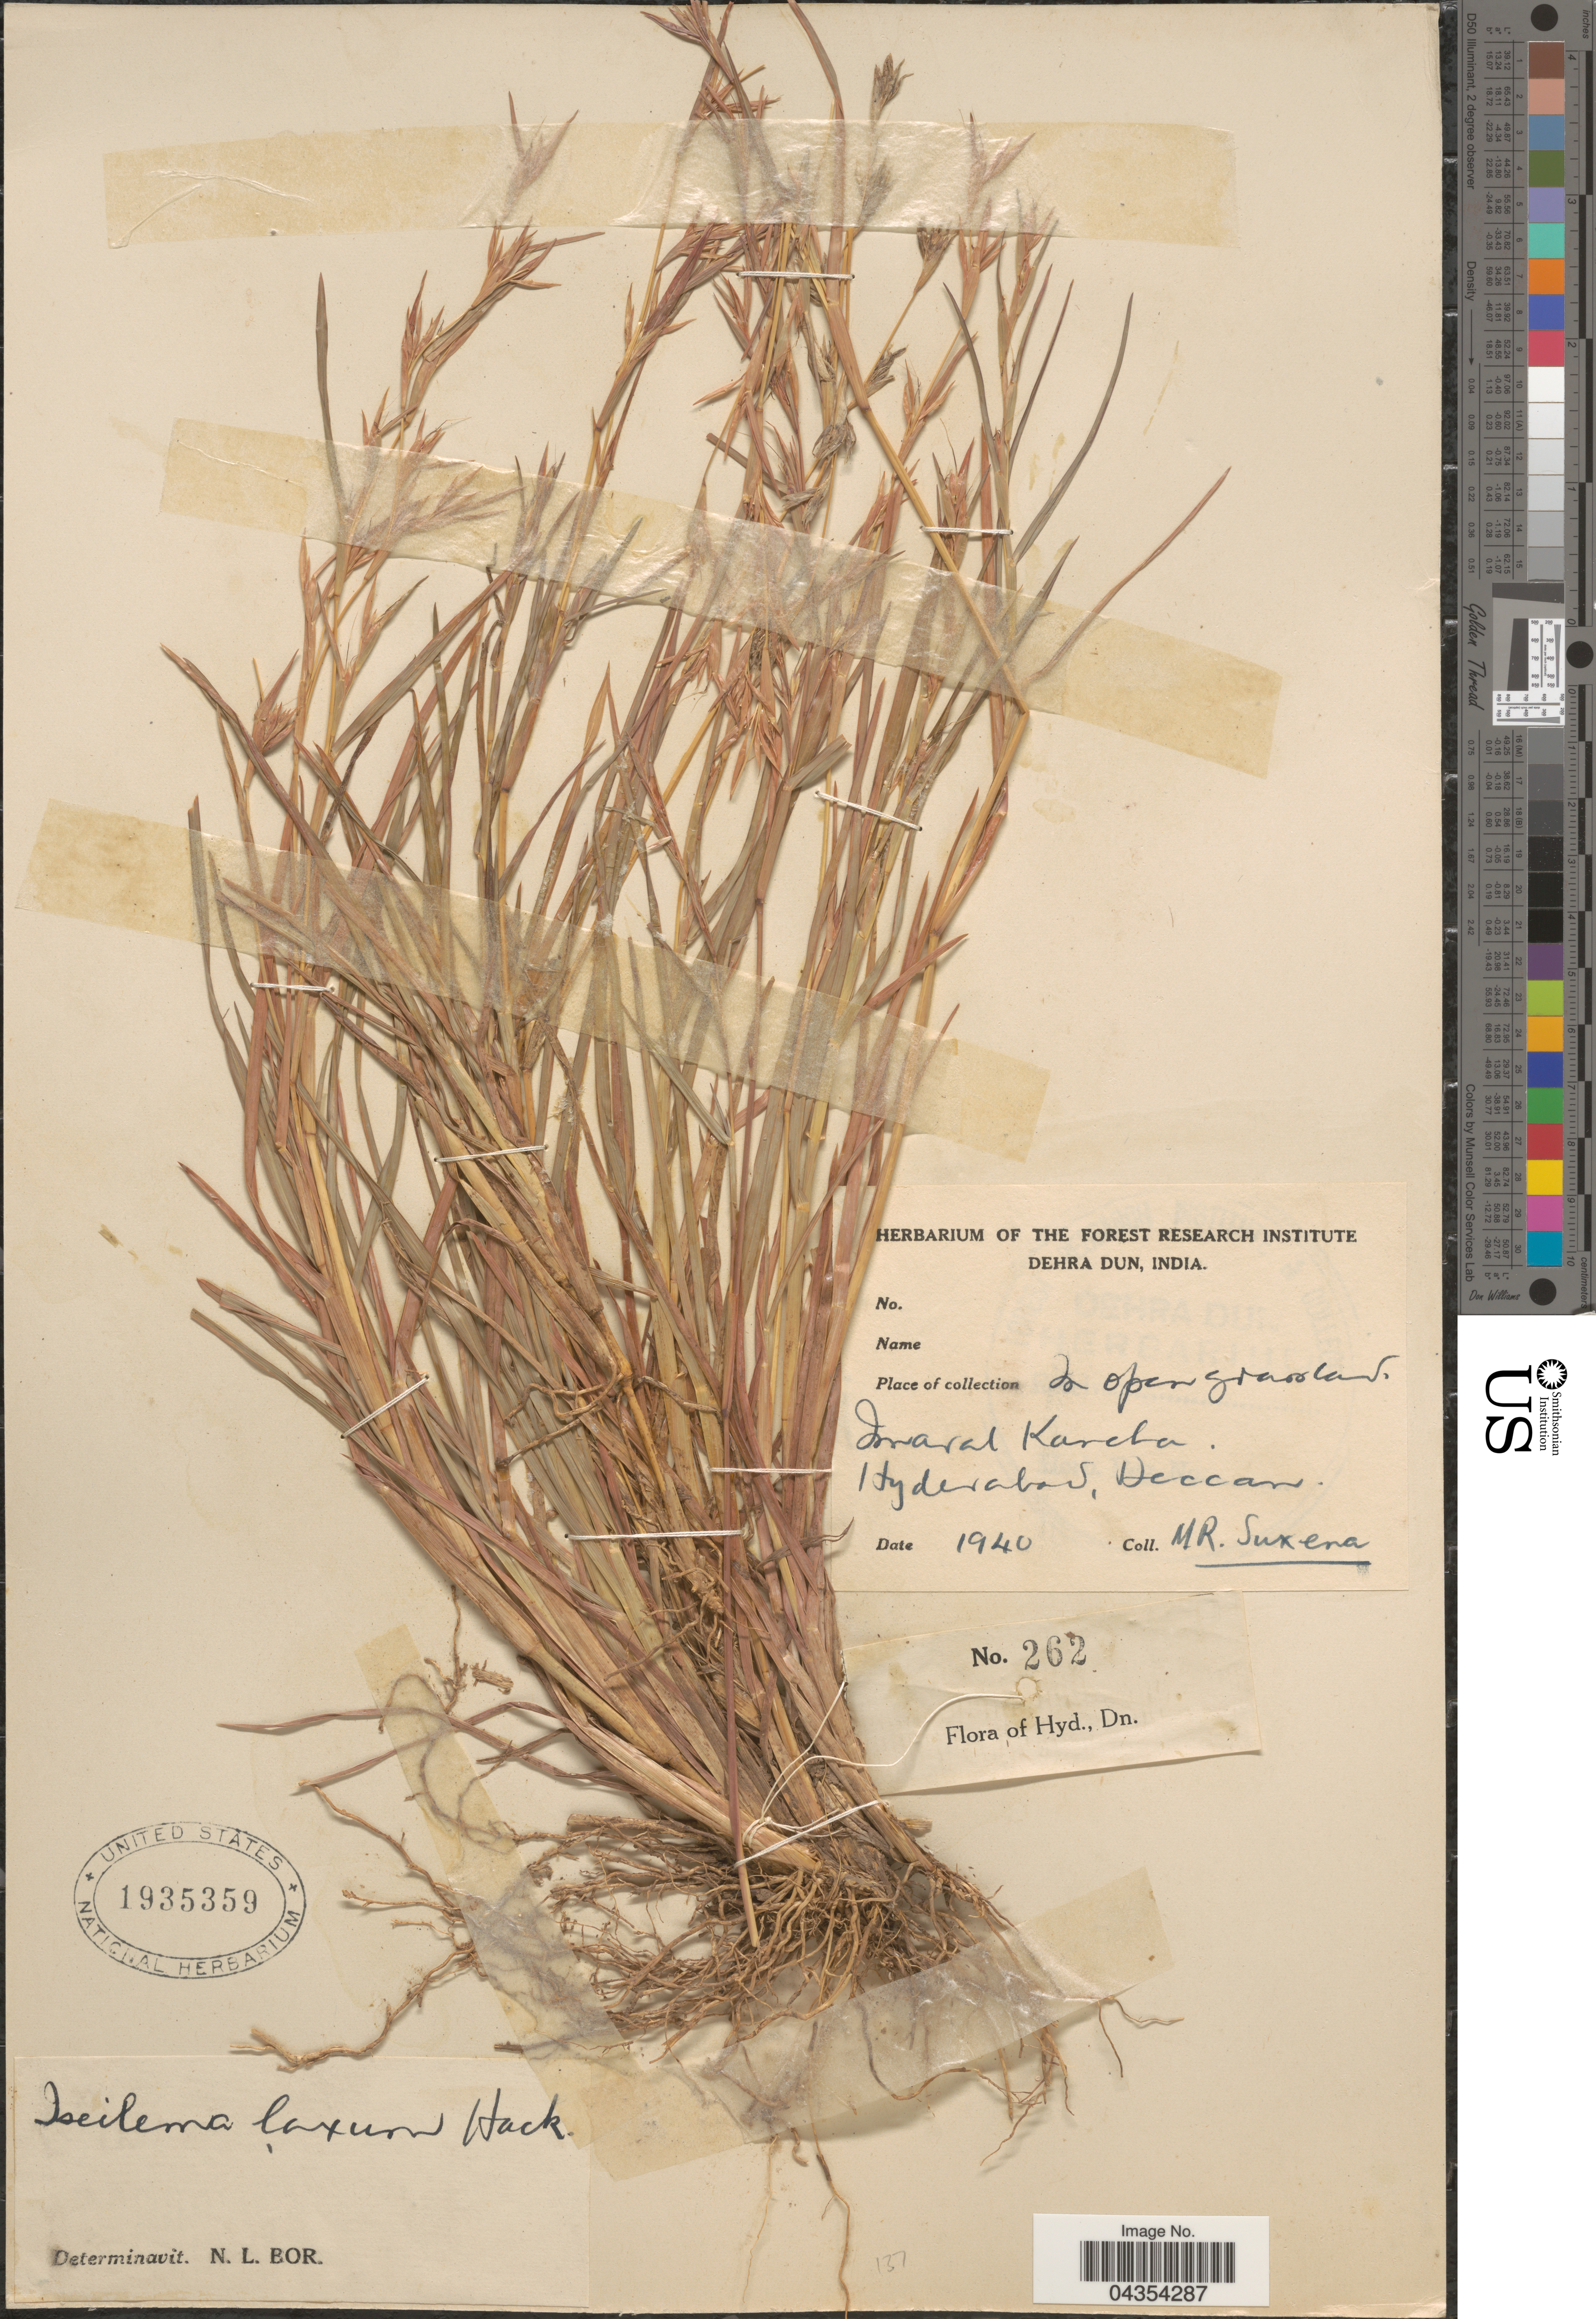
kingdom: Plantae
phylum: Tracheophyta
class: Liliopsida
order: Poales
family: Poaceae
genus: Iseilema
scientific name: Iseilema jainiana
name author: P. Umam. & P. Daniel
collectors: M. Suxena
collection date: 1940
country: India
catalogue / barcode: US 1935359